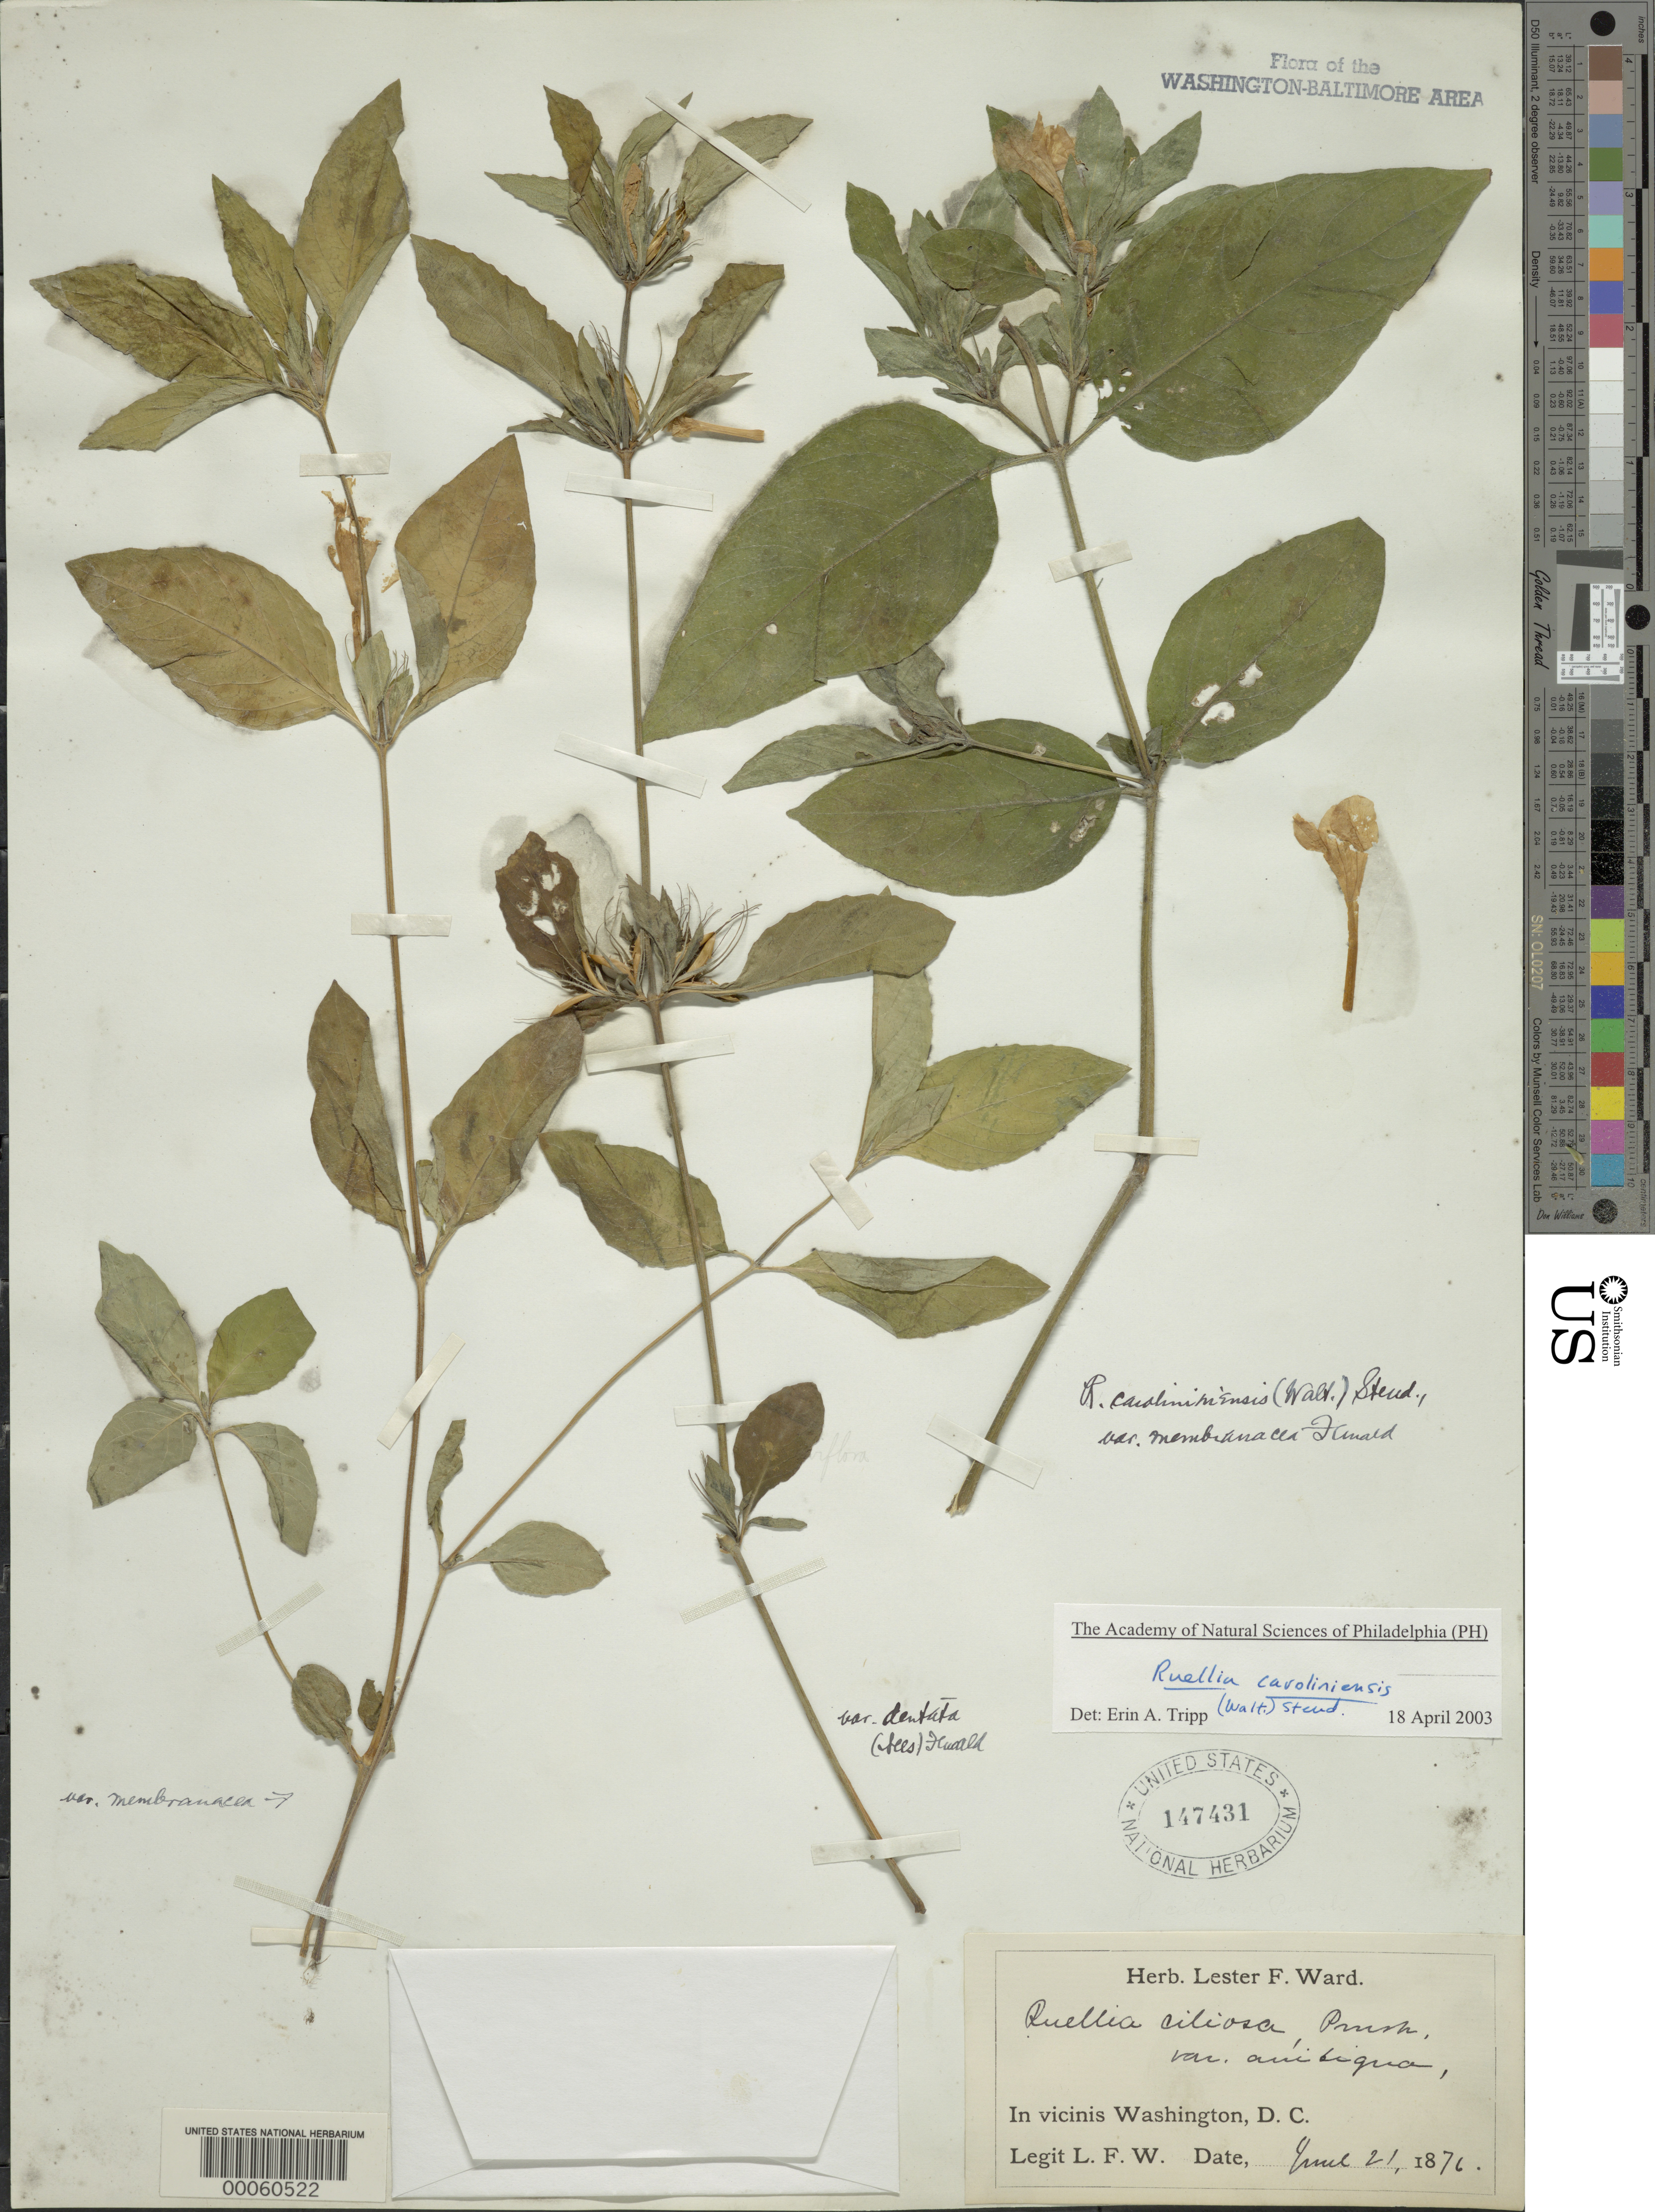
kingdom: Plantae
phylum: Tracheophyta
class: Magnoliopsida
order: Lamiales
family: Acanthaceae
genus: Ruellia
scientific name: Ruellia caroliniensis var. dentata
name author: (Nees ex DC.) Fernald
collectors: L. F. Ward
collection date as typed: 21 Jun 1876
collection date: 1876-06-21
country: United States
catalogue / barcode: US 147431